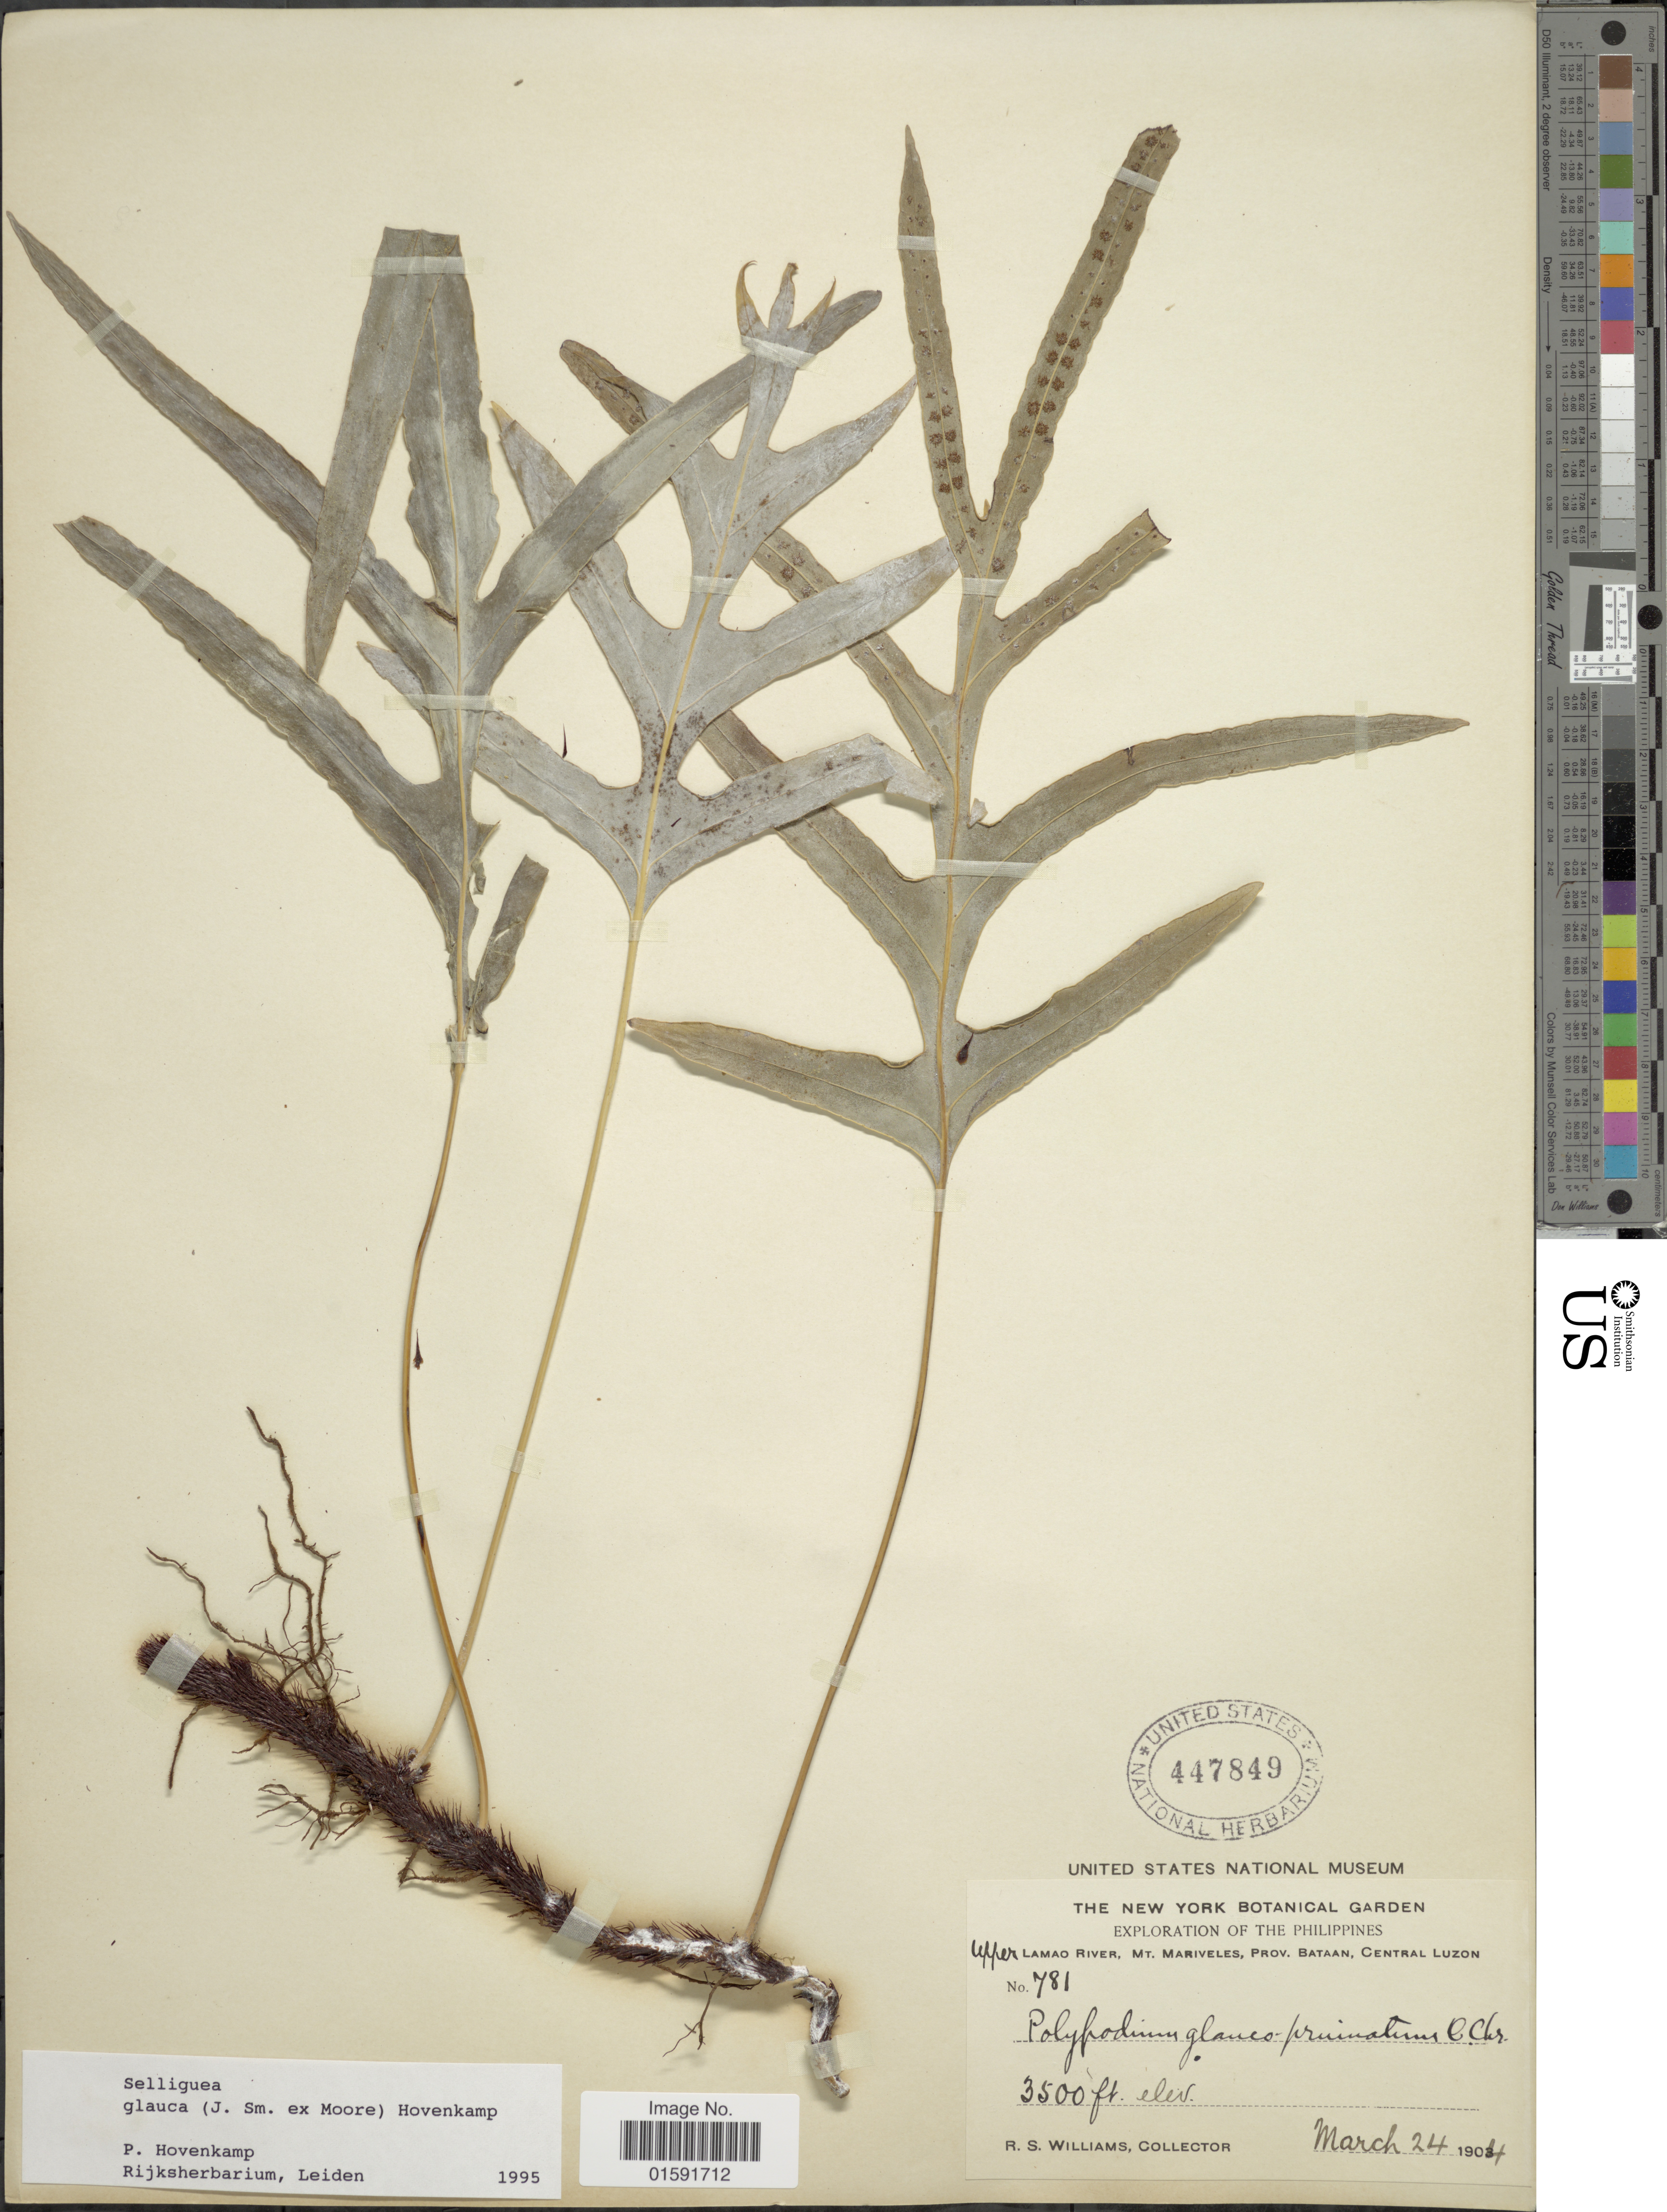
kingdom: Plantae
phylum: Tracheophyta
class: Polypodiopsida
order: Polypodiales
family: Polypodiaceae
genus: Selliguea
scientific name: Selliguea glauca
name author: (J. Sm. ex Brack.) Hovenkamp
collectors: R. S. Williams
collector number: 781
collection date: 1904-03-24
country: Philippines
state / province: Central Luzon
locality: Upper Lamao River, Mt. Mariveles, Prov. Bataan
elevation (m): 1067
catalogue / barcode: US 447849